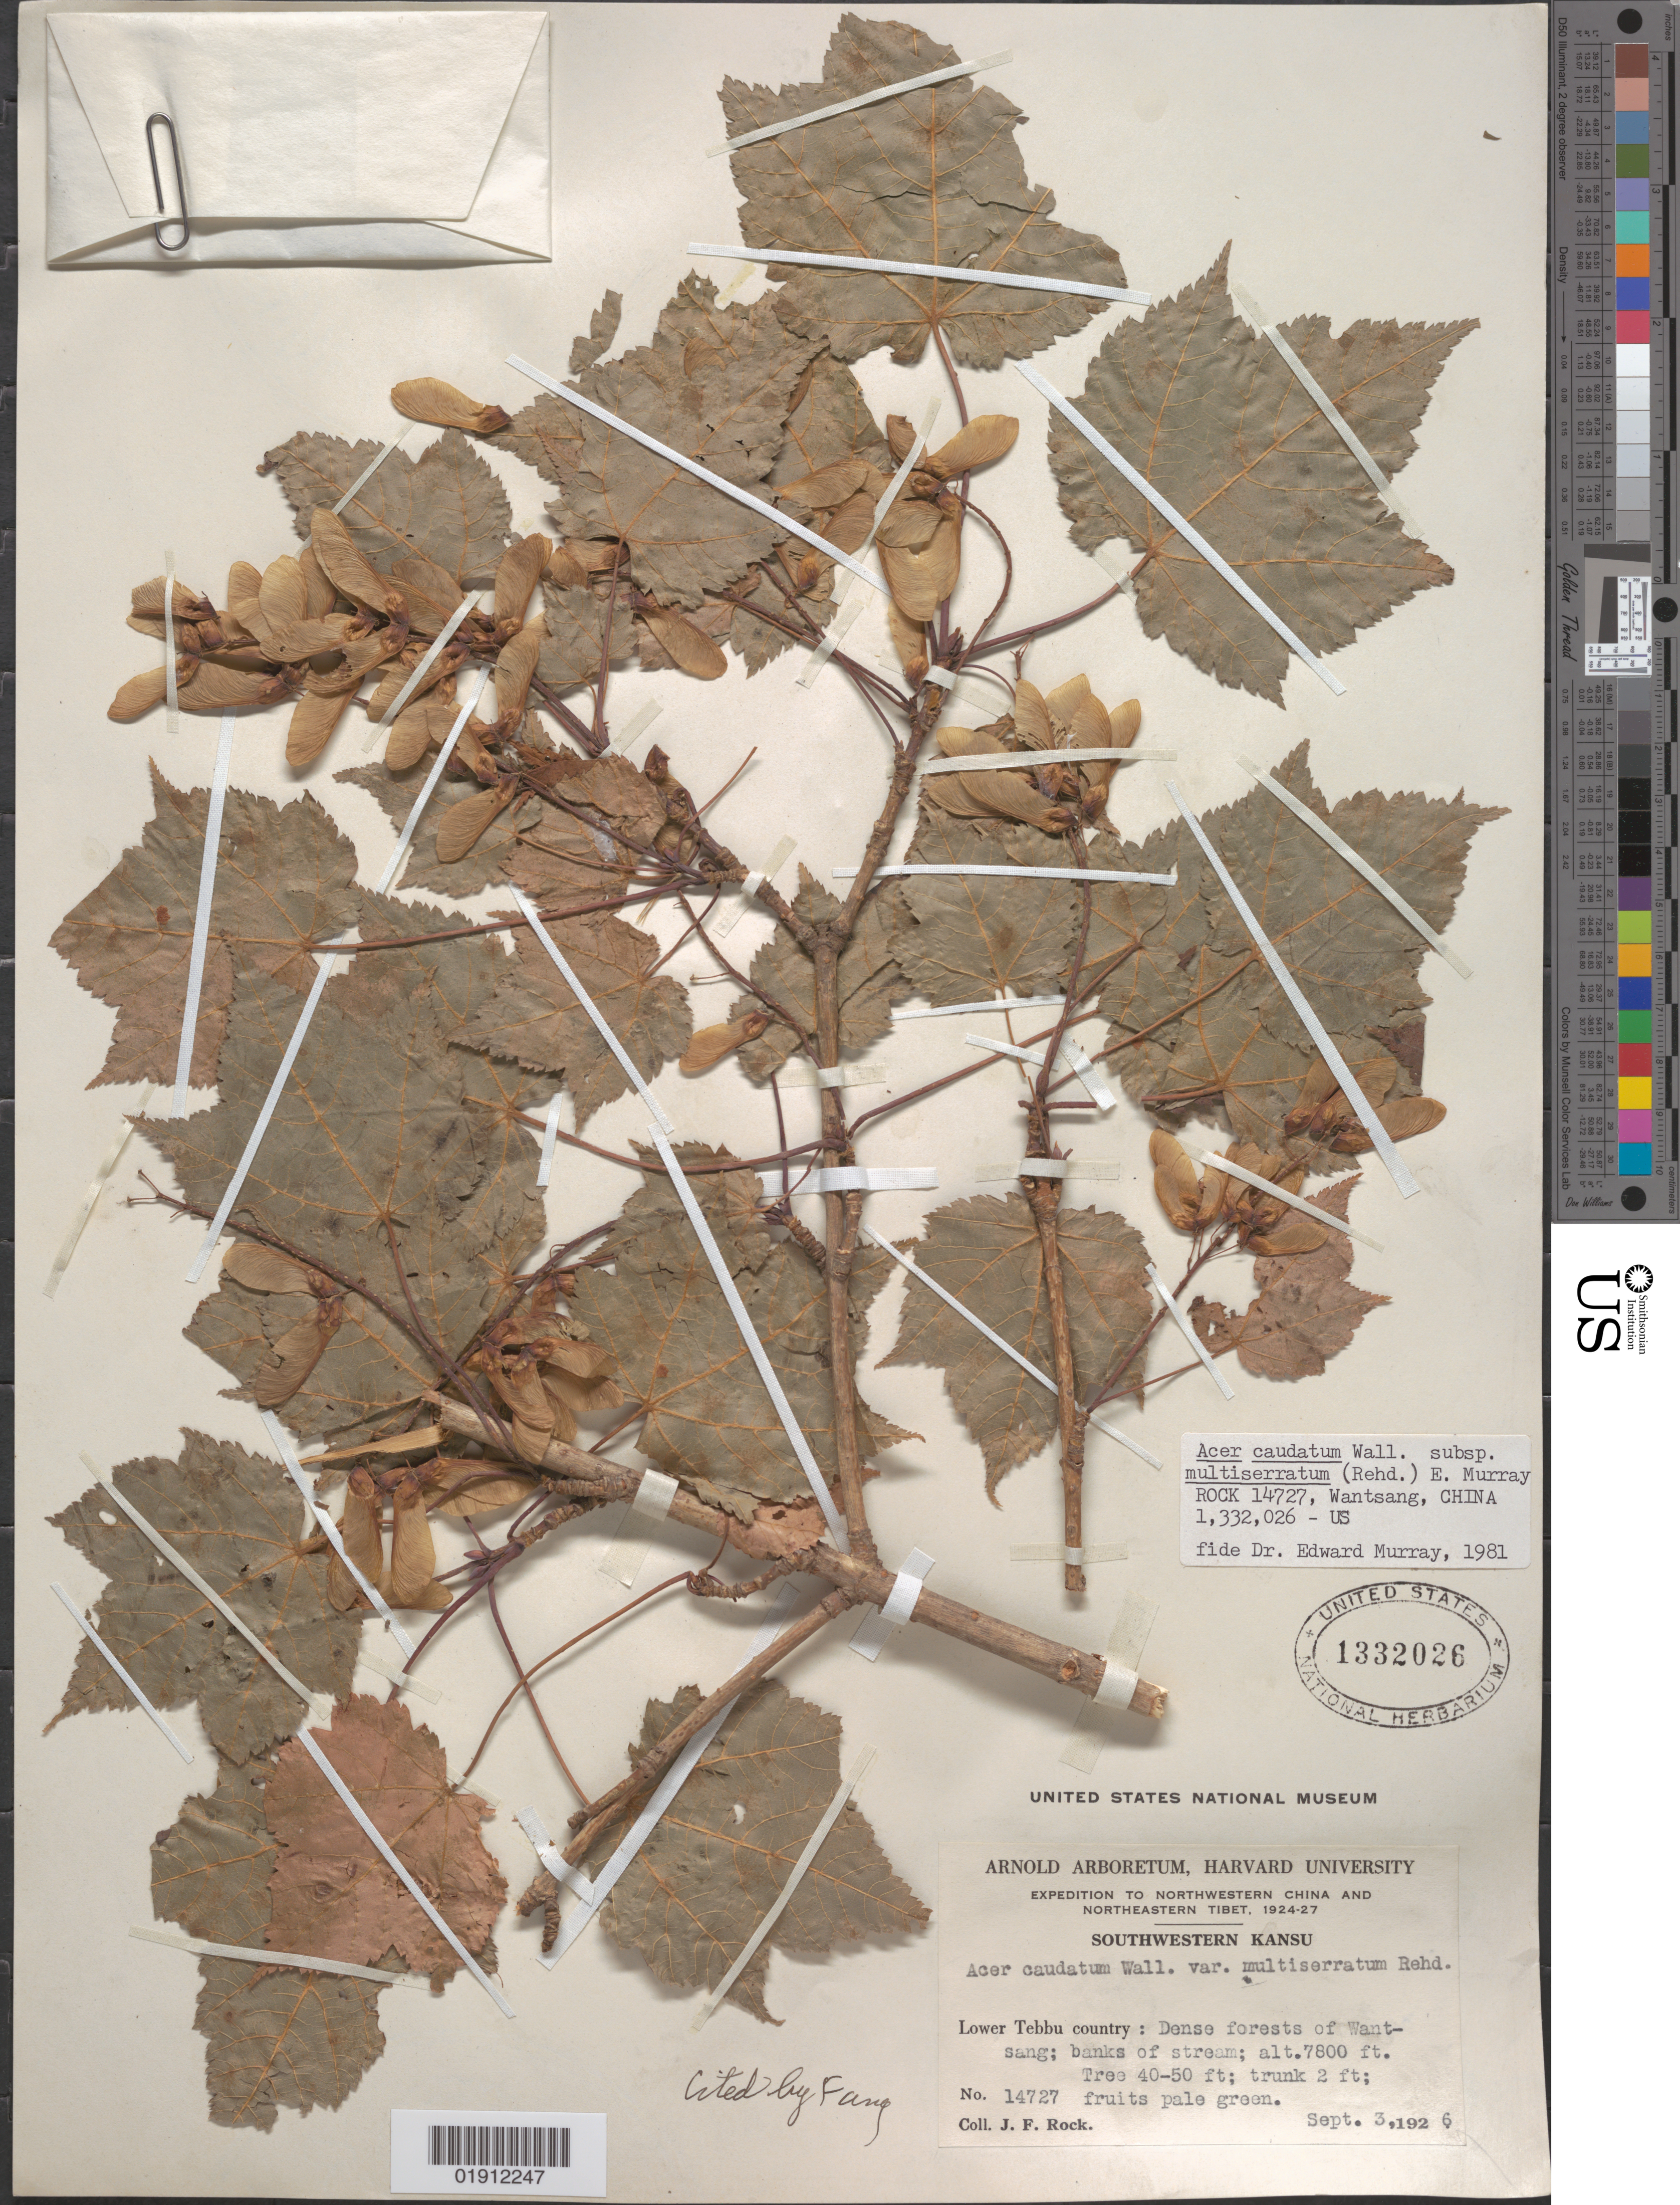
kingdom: Plantae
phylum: Tracheophyta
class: Magnoliopsida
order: Sapindales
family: Sapindaceae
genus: Acer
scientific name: Acer caudatum subsp. multiserratum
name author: (Maxim.) A.E. Murray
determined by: Murray, Edward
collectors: J. F. Rock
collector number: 14727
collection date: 1926-09-03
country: China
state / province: Gansu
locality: Southwestern Kansu [Gansu], lower Tebbu country, forests of Wantsang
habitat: Dense forest; banks of stream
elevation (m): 2377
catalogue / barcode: US 1332026